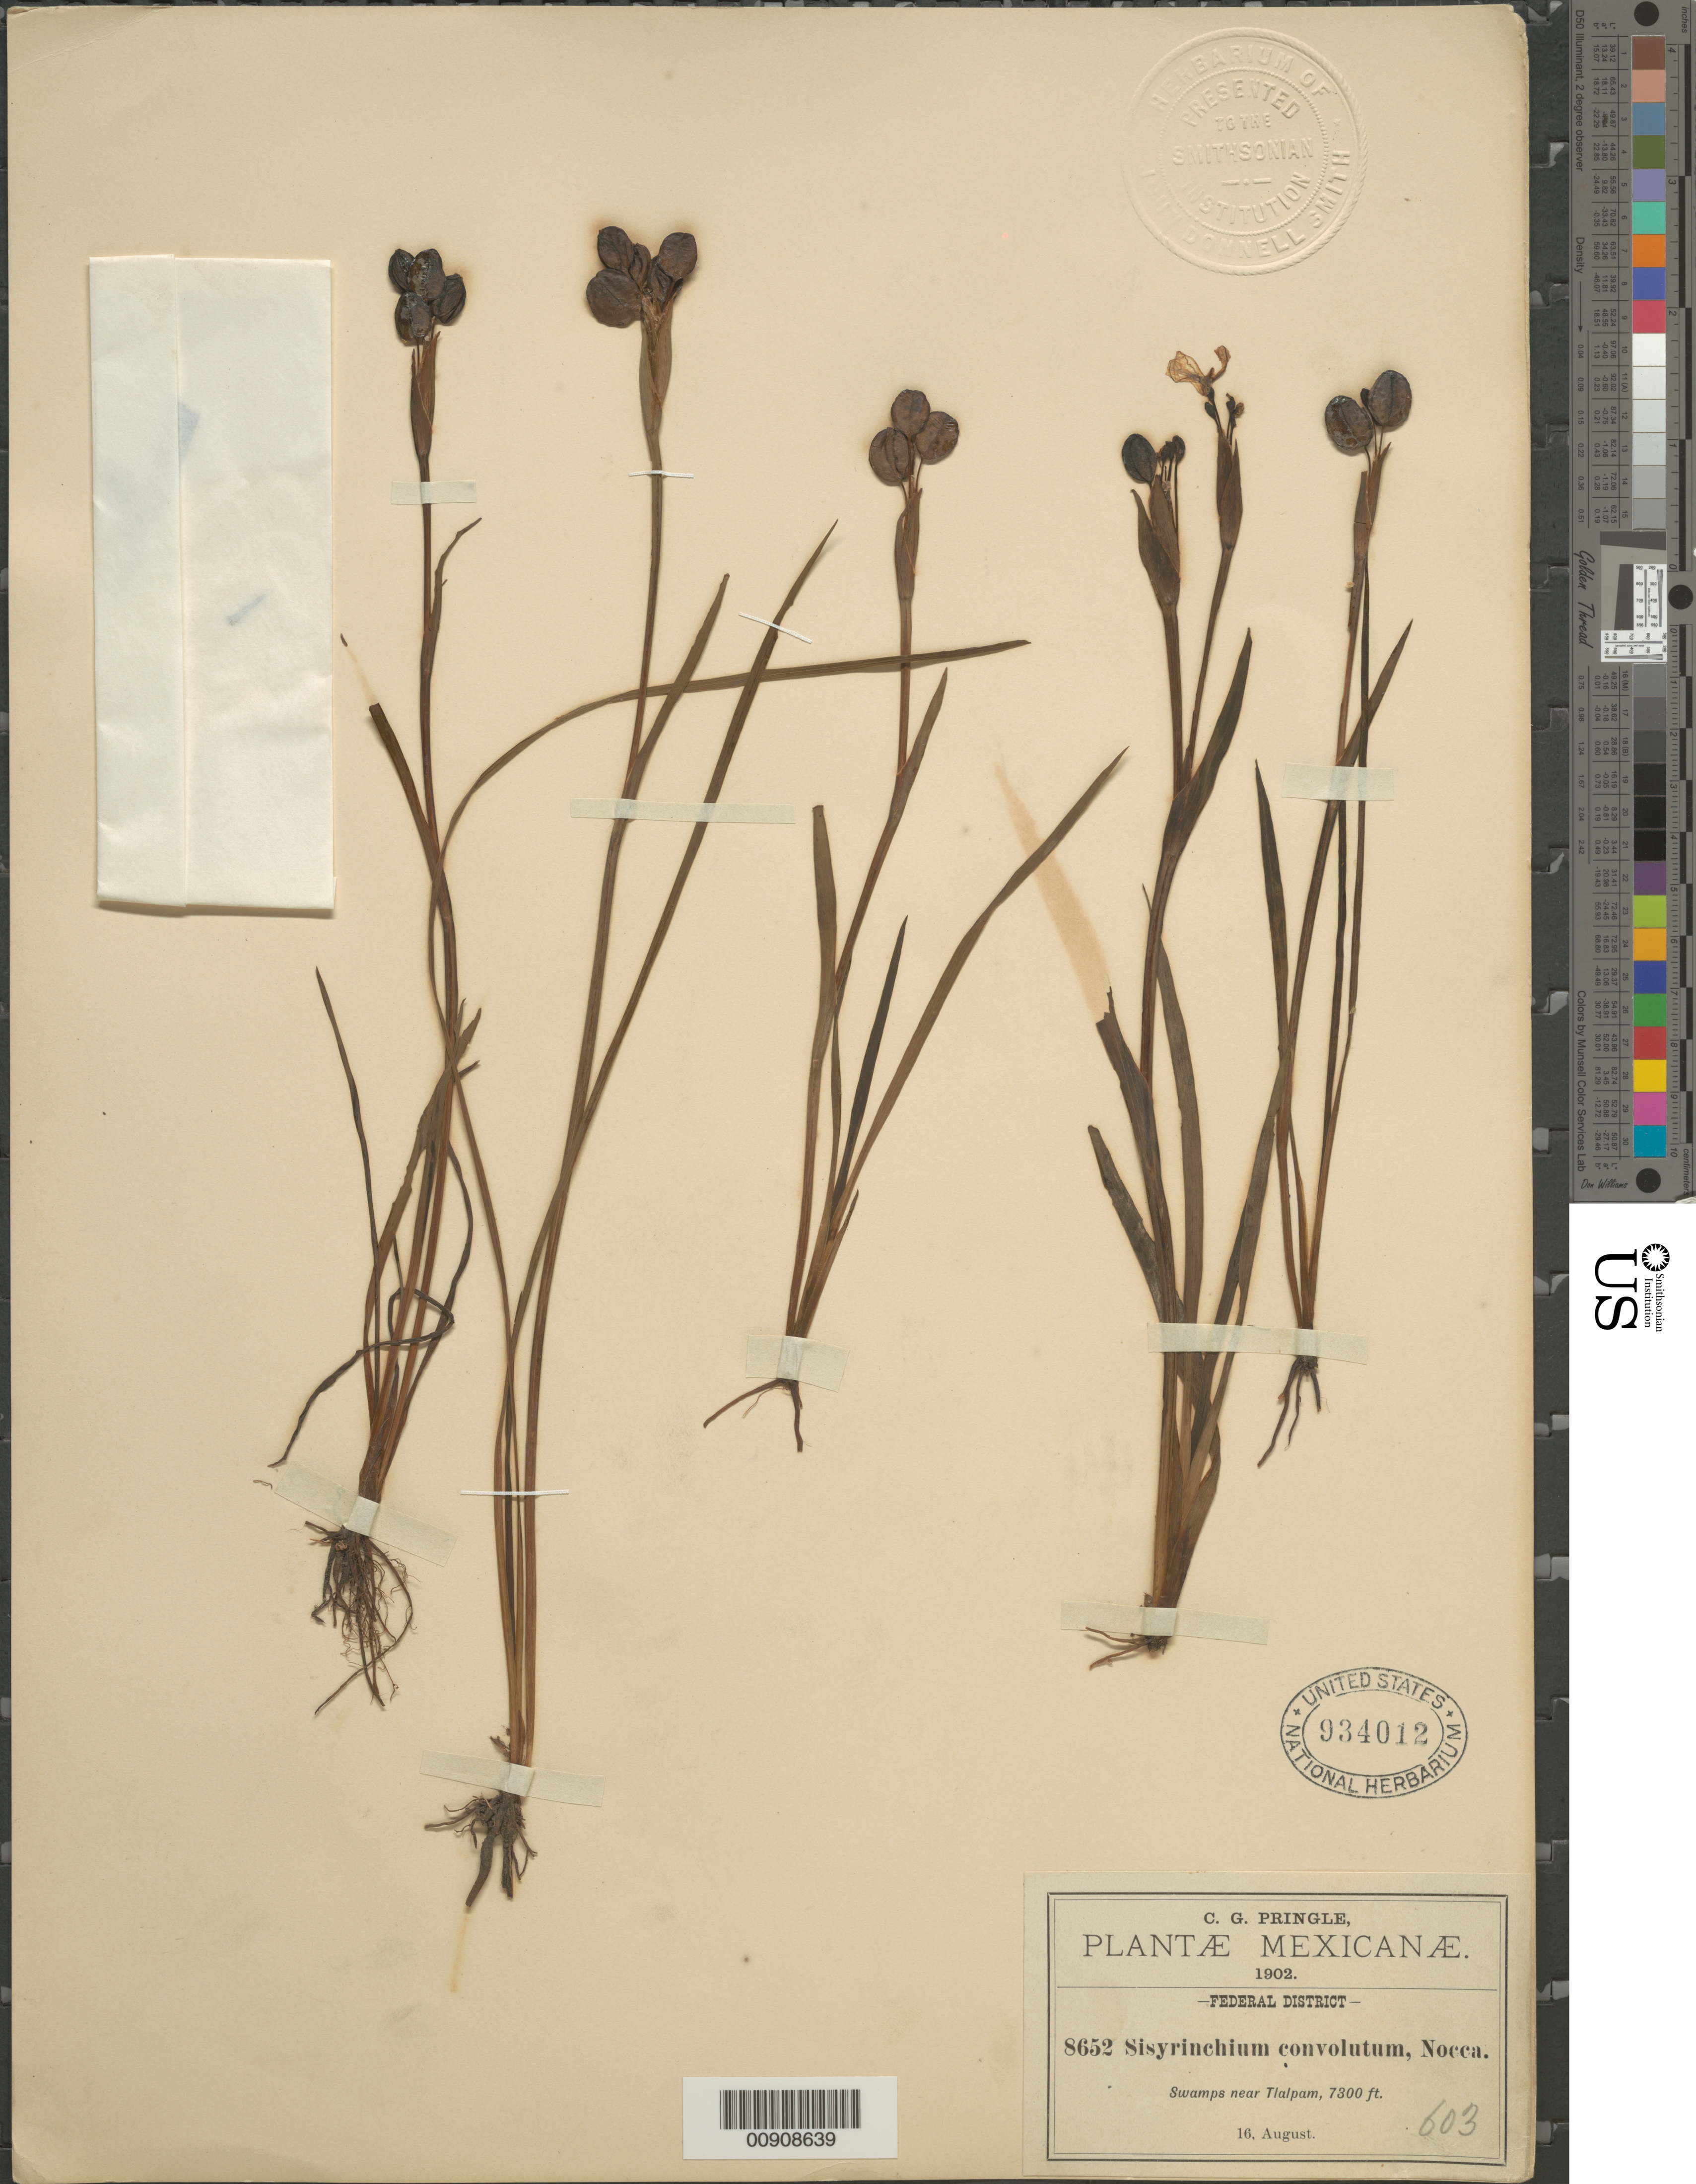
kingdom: Plantae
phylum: Tracheophyta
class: Liliopsida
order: Asparagales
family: Iridaceae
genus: Sisyrinchium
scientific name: Sisyrinchium convolutum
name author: Nocca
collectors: C. G. Pringle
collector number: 8652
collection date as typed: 16 Aug 1902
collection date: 1902-08-16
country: Mexico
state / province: Distrito Federal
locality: Near Tlalpam, Federal District.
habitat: Swamps.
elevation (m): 2225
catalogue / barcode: US 934012